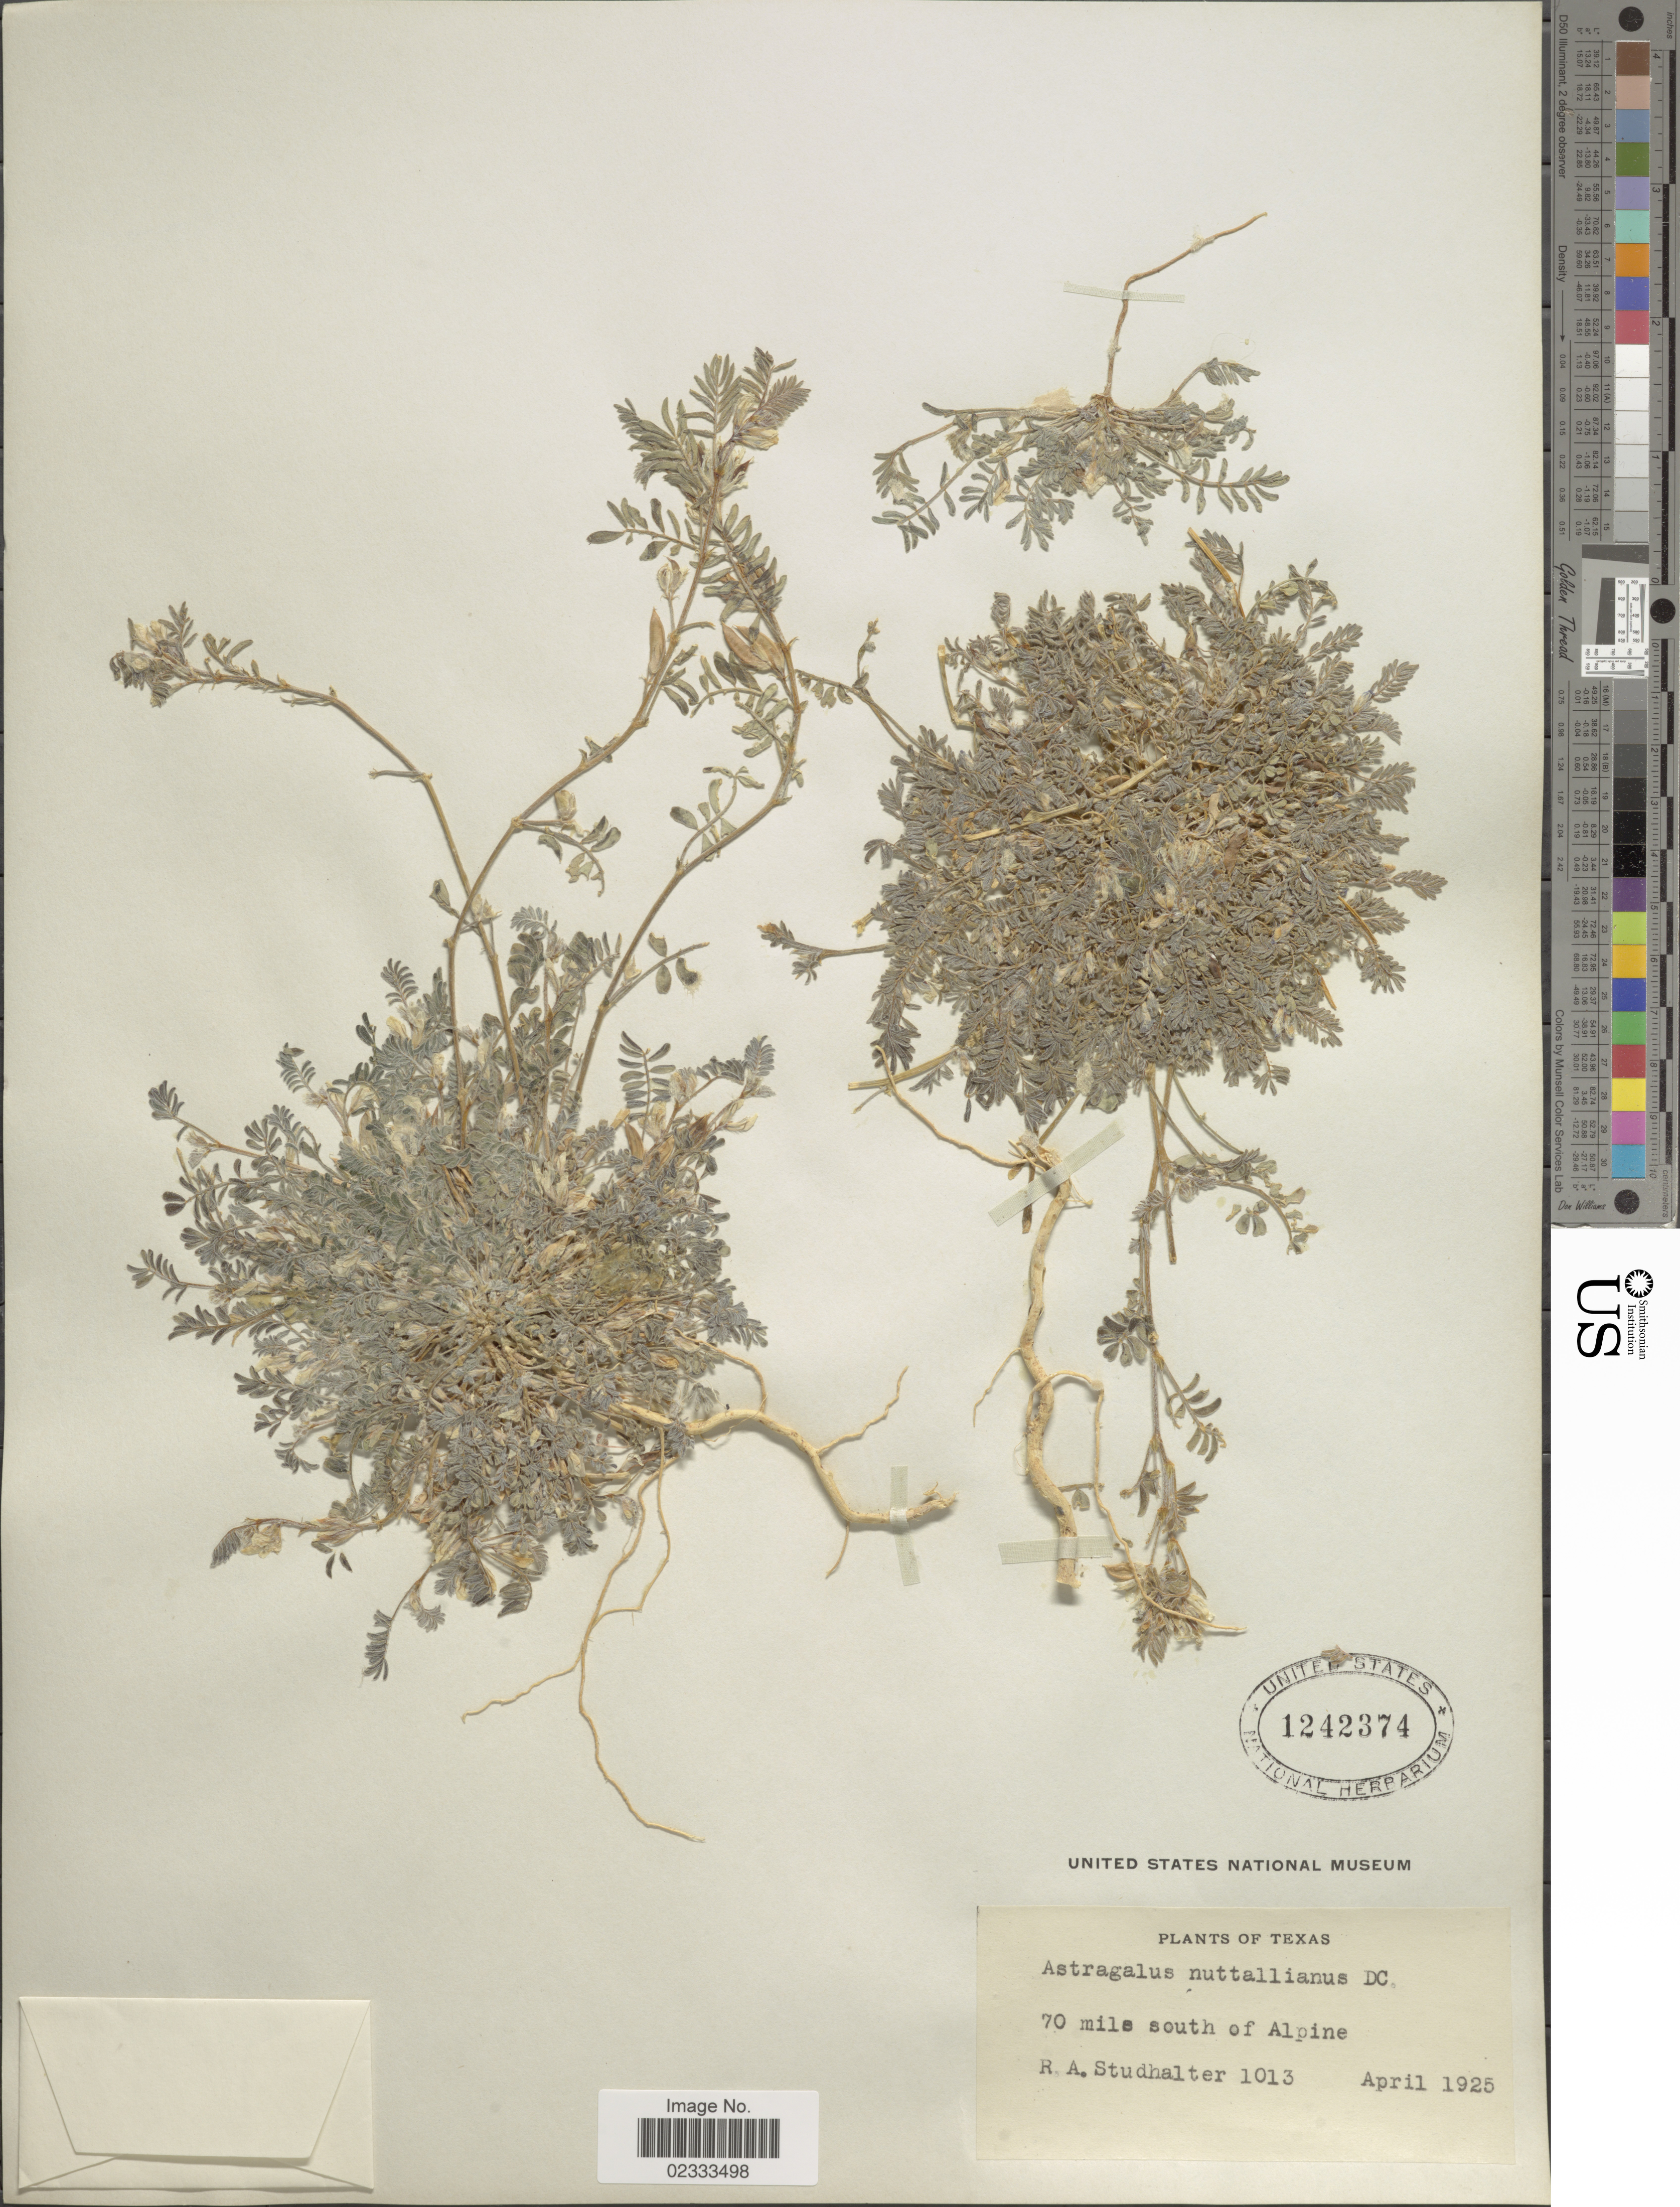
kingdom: Plantae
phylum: Tracheophyta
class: Magnoliopsida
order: Fabales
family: Fabaceae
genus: Astragalus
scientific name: Astragalus austrinus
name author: (Small) O.E. Schulz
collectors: R. Studhalter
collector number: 1013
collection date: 1925-04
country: United States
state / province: Texas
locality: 70 miles south of Alpine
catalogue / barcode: US 1242374